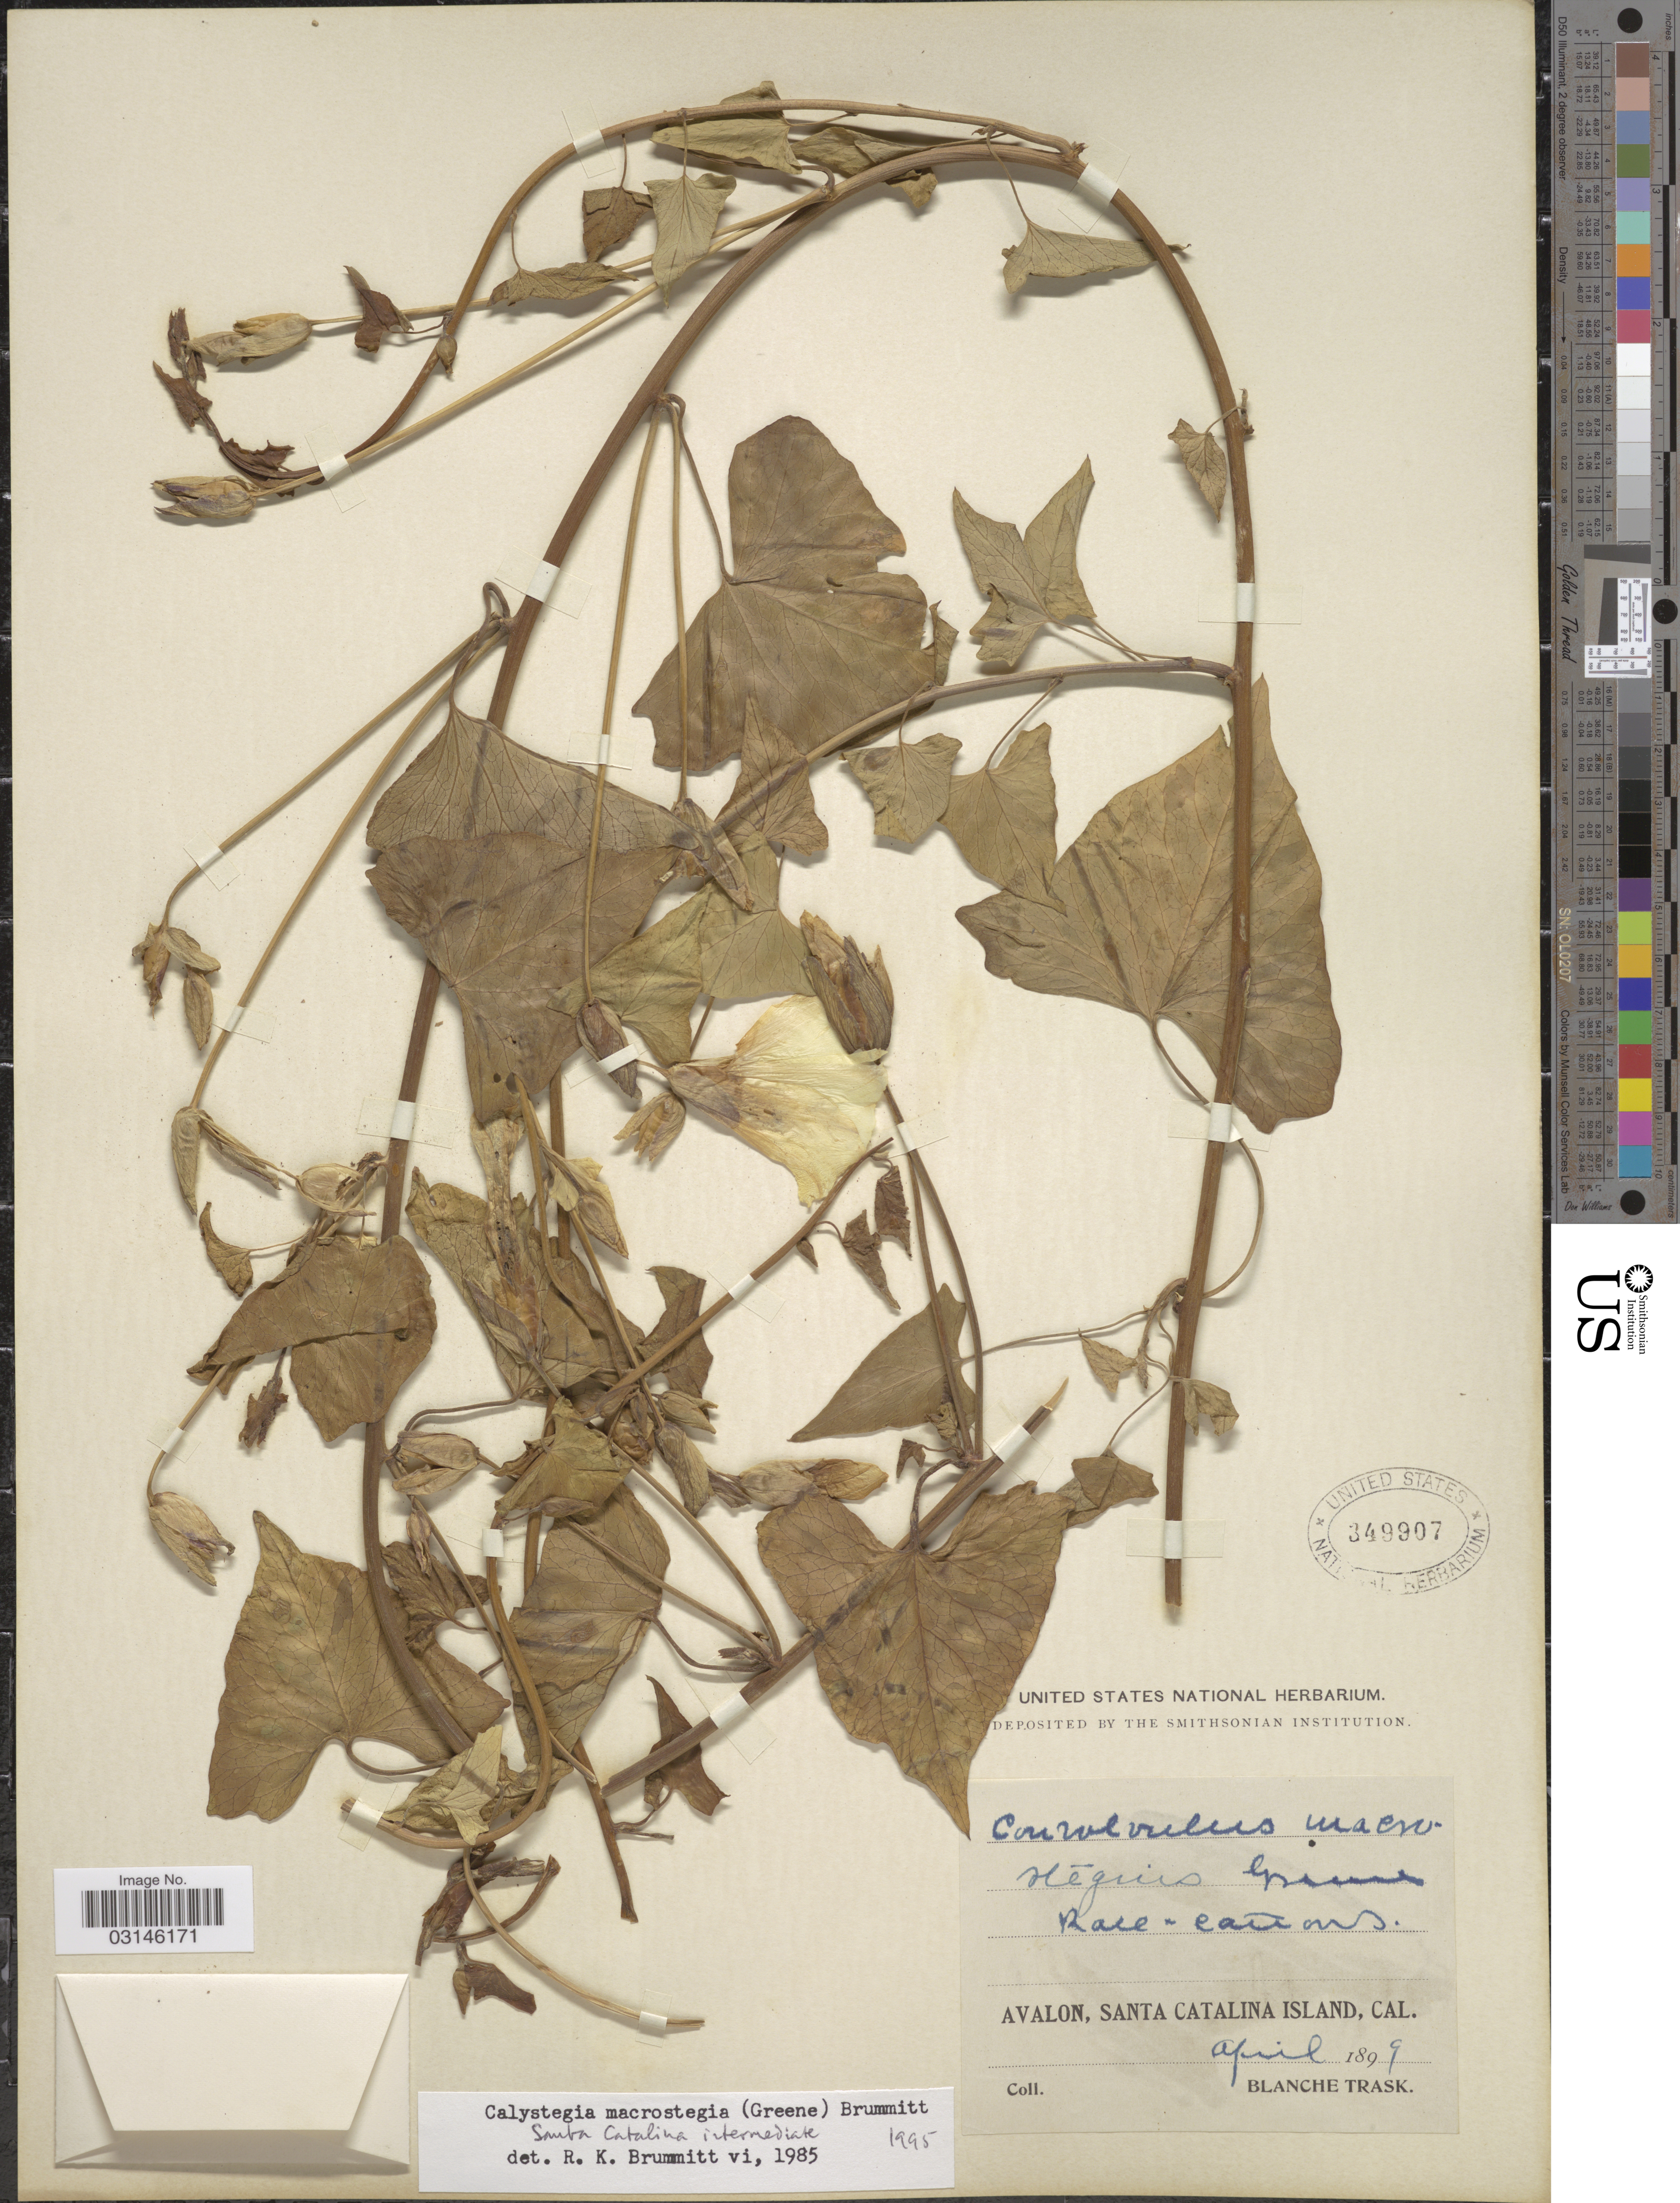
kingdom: Plantae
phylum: Tracheophyta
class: Magnoliopsida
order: Solanales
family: Convolvulaceae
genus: Calystegia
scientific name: Calystegia macrostegia subsp. macrostegia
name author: (Greene) Brummitt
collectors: B. Trask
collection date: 1899-04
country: United States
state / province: California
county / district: Los Angeles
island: Santa Catalina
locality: Avalon, Santa Catalina Island.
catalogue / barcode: US 349907